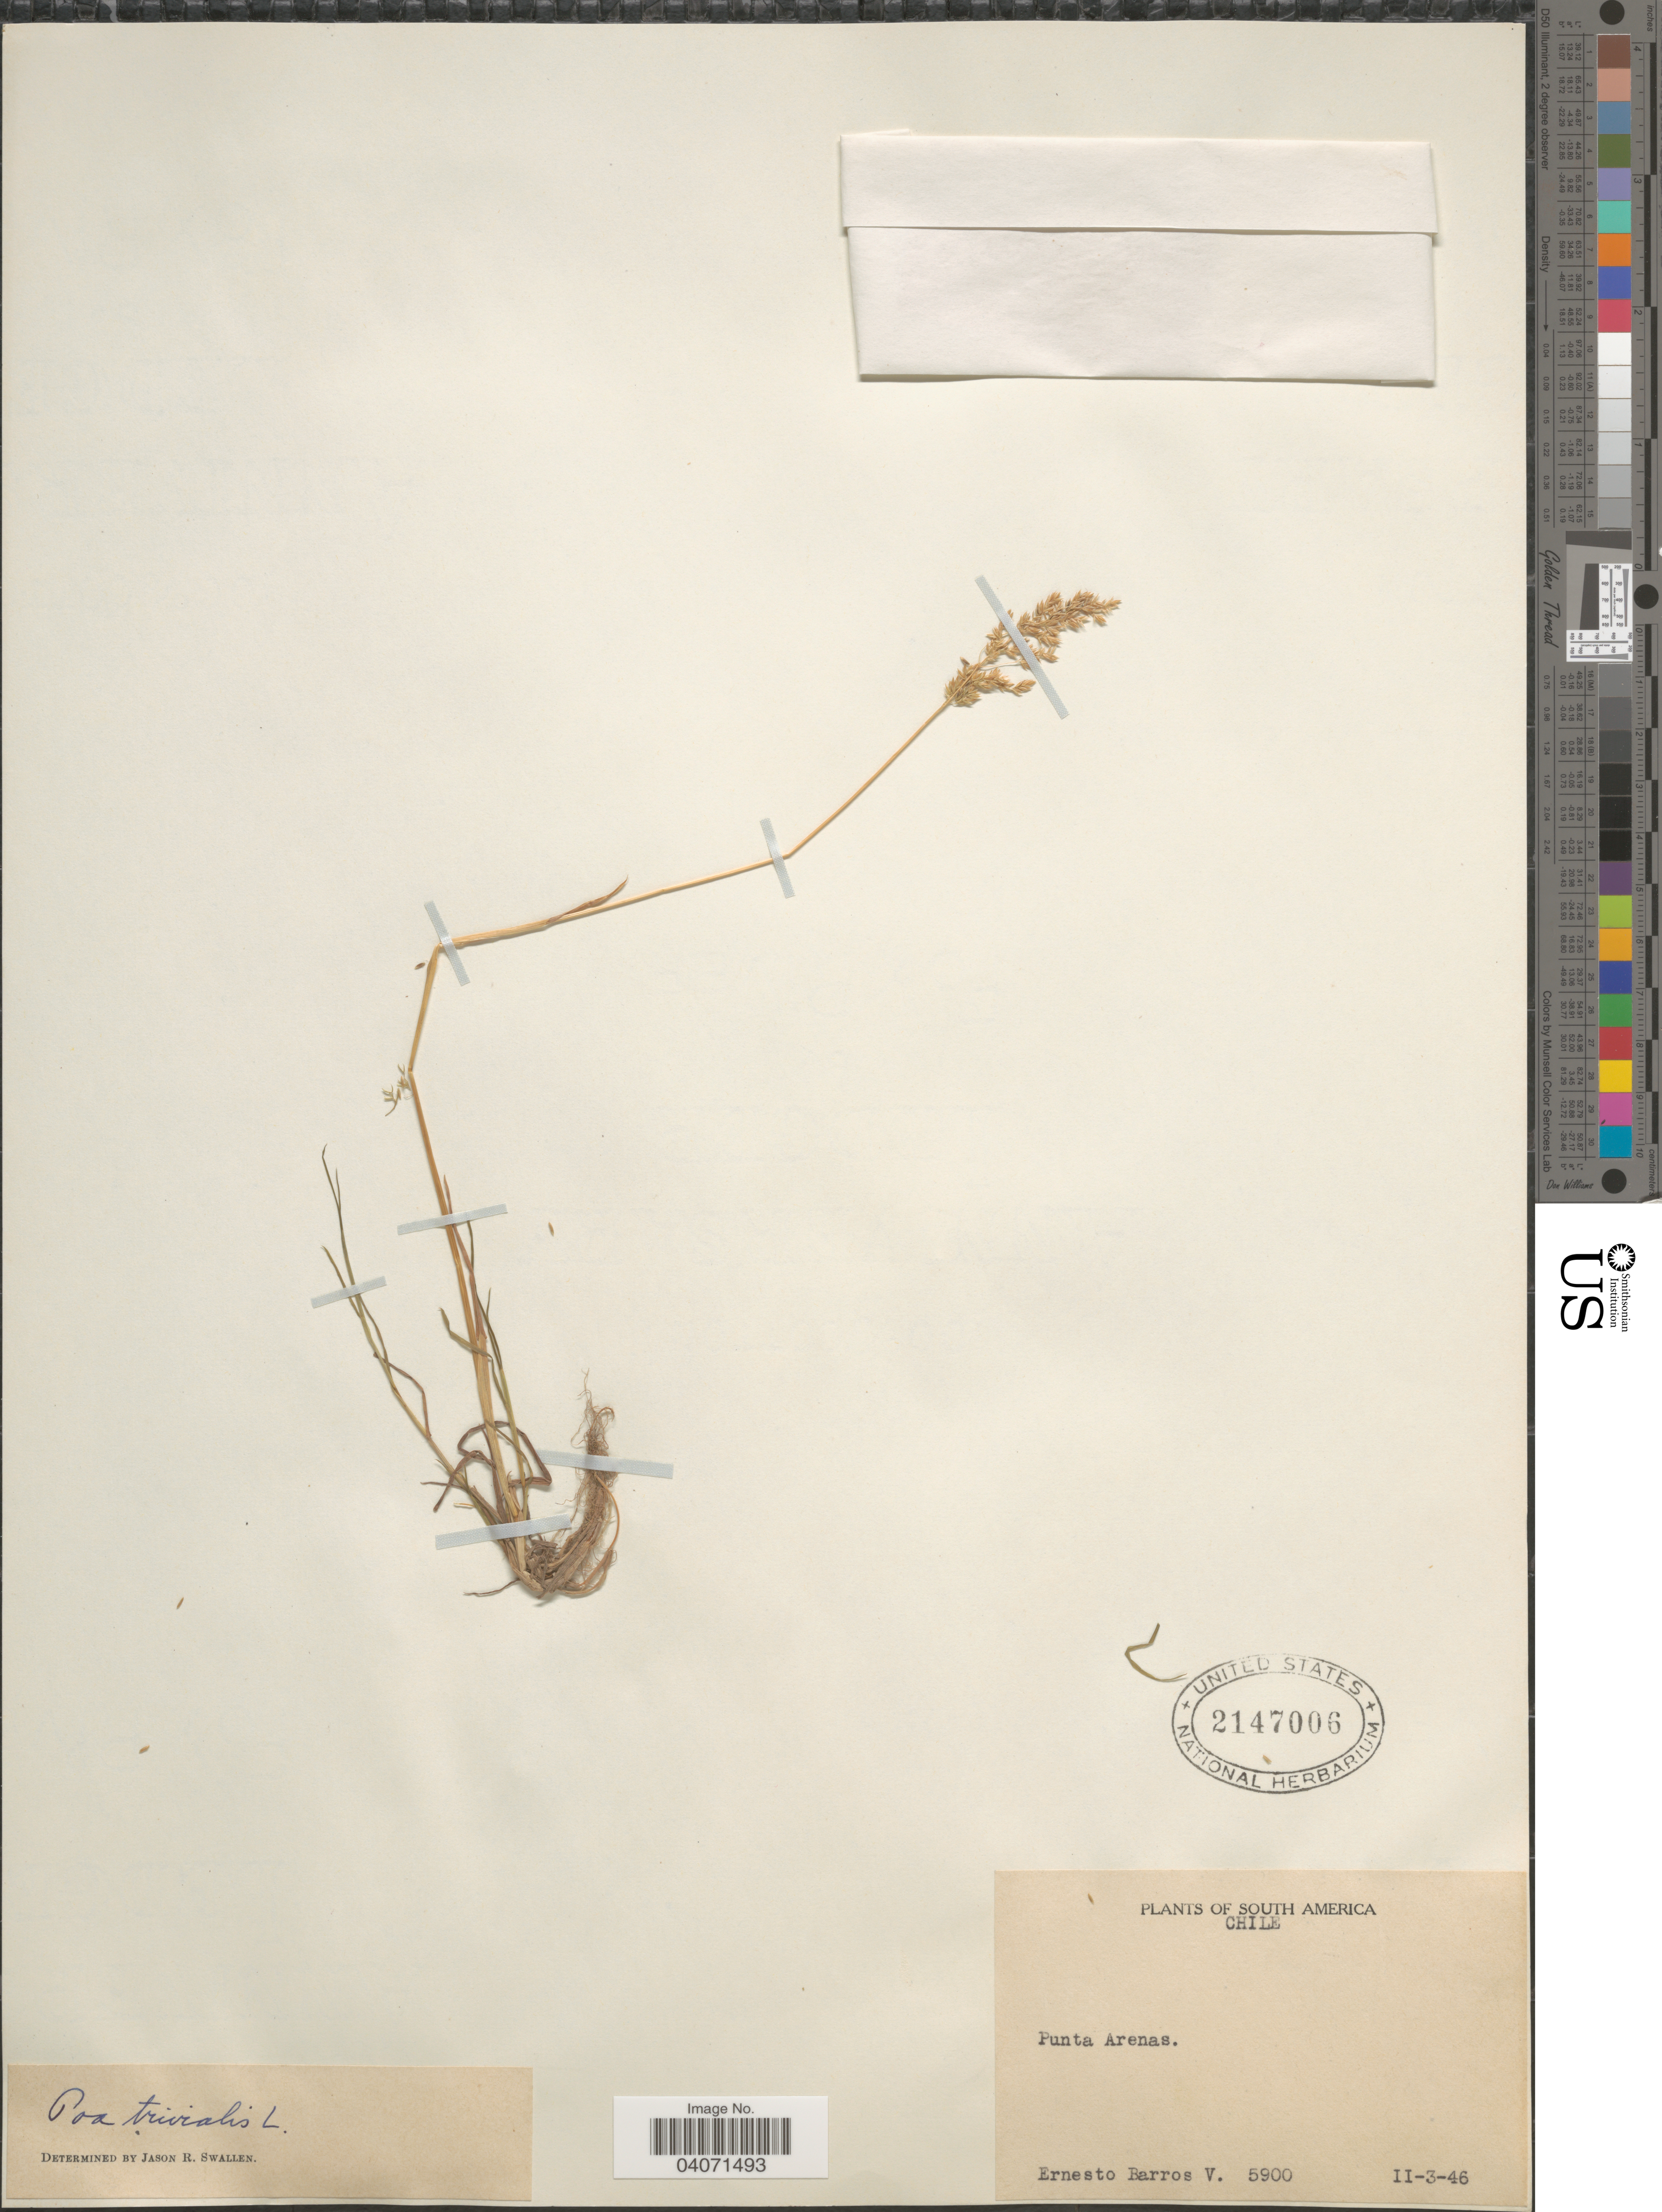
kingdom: Plantae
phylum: Tracheophyta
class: Liliopsida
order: Poales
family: Poaceae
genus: Poa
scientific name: Poa trivialis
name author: L.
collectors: E. Barros V.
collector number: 5900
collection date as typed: Transcribed d/m/y: 3/2/46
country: Chile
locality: Punta Arenas.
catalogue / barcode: US 2147006